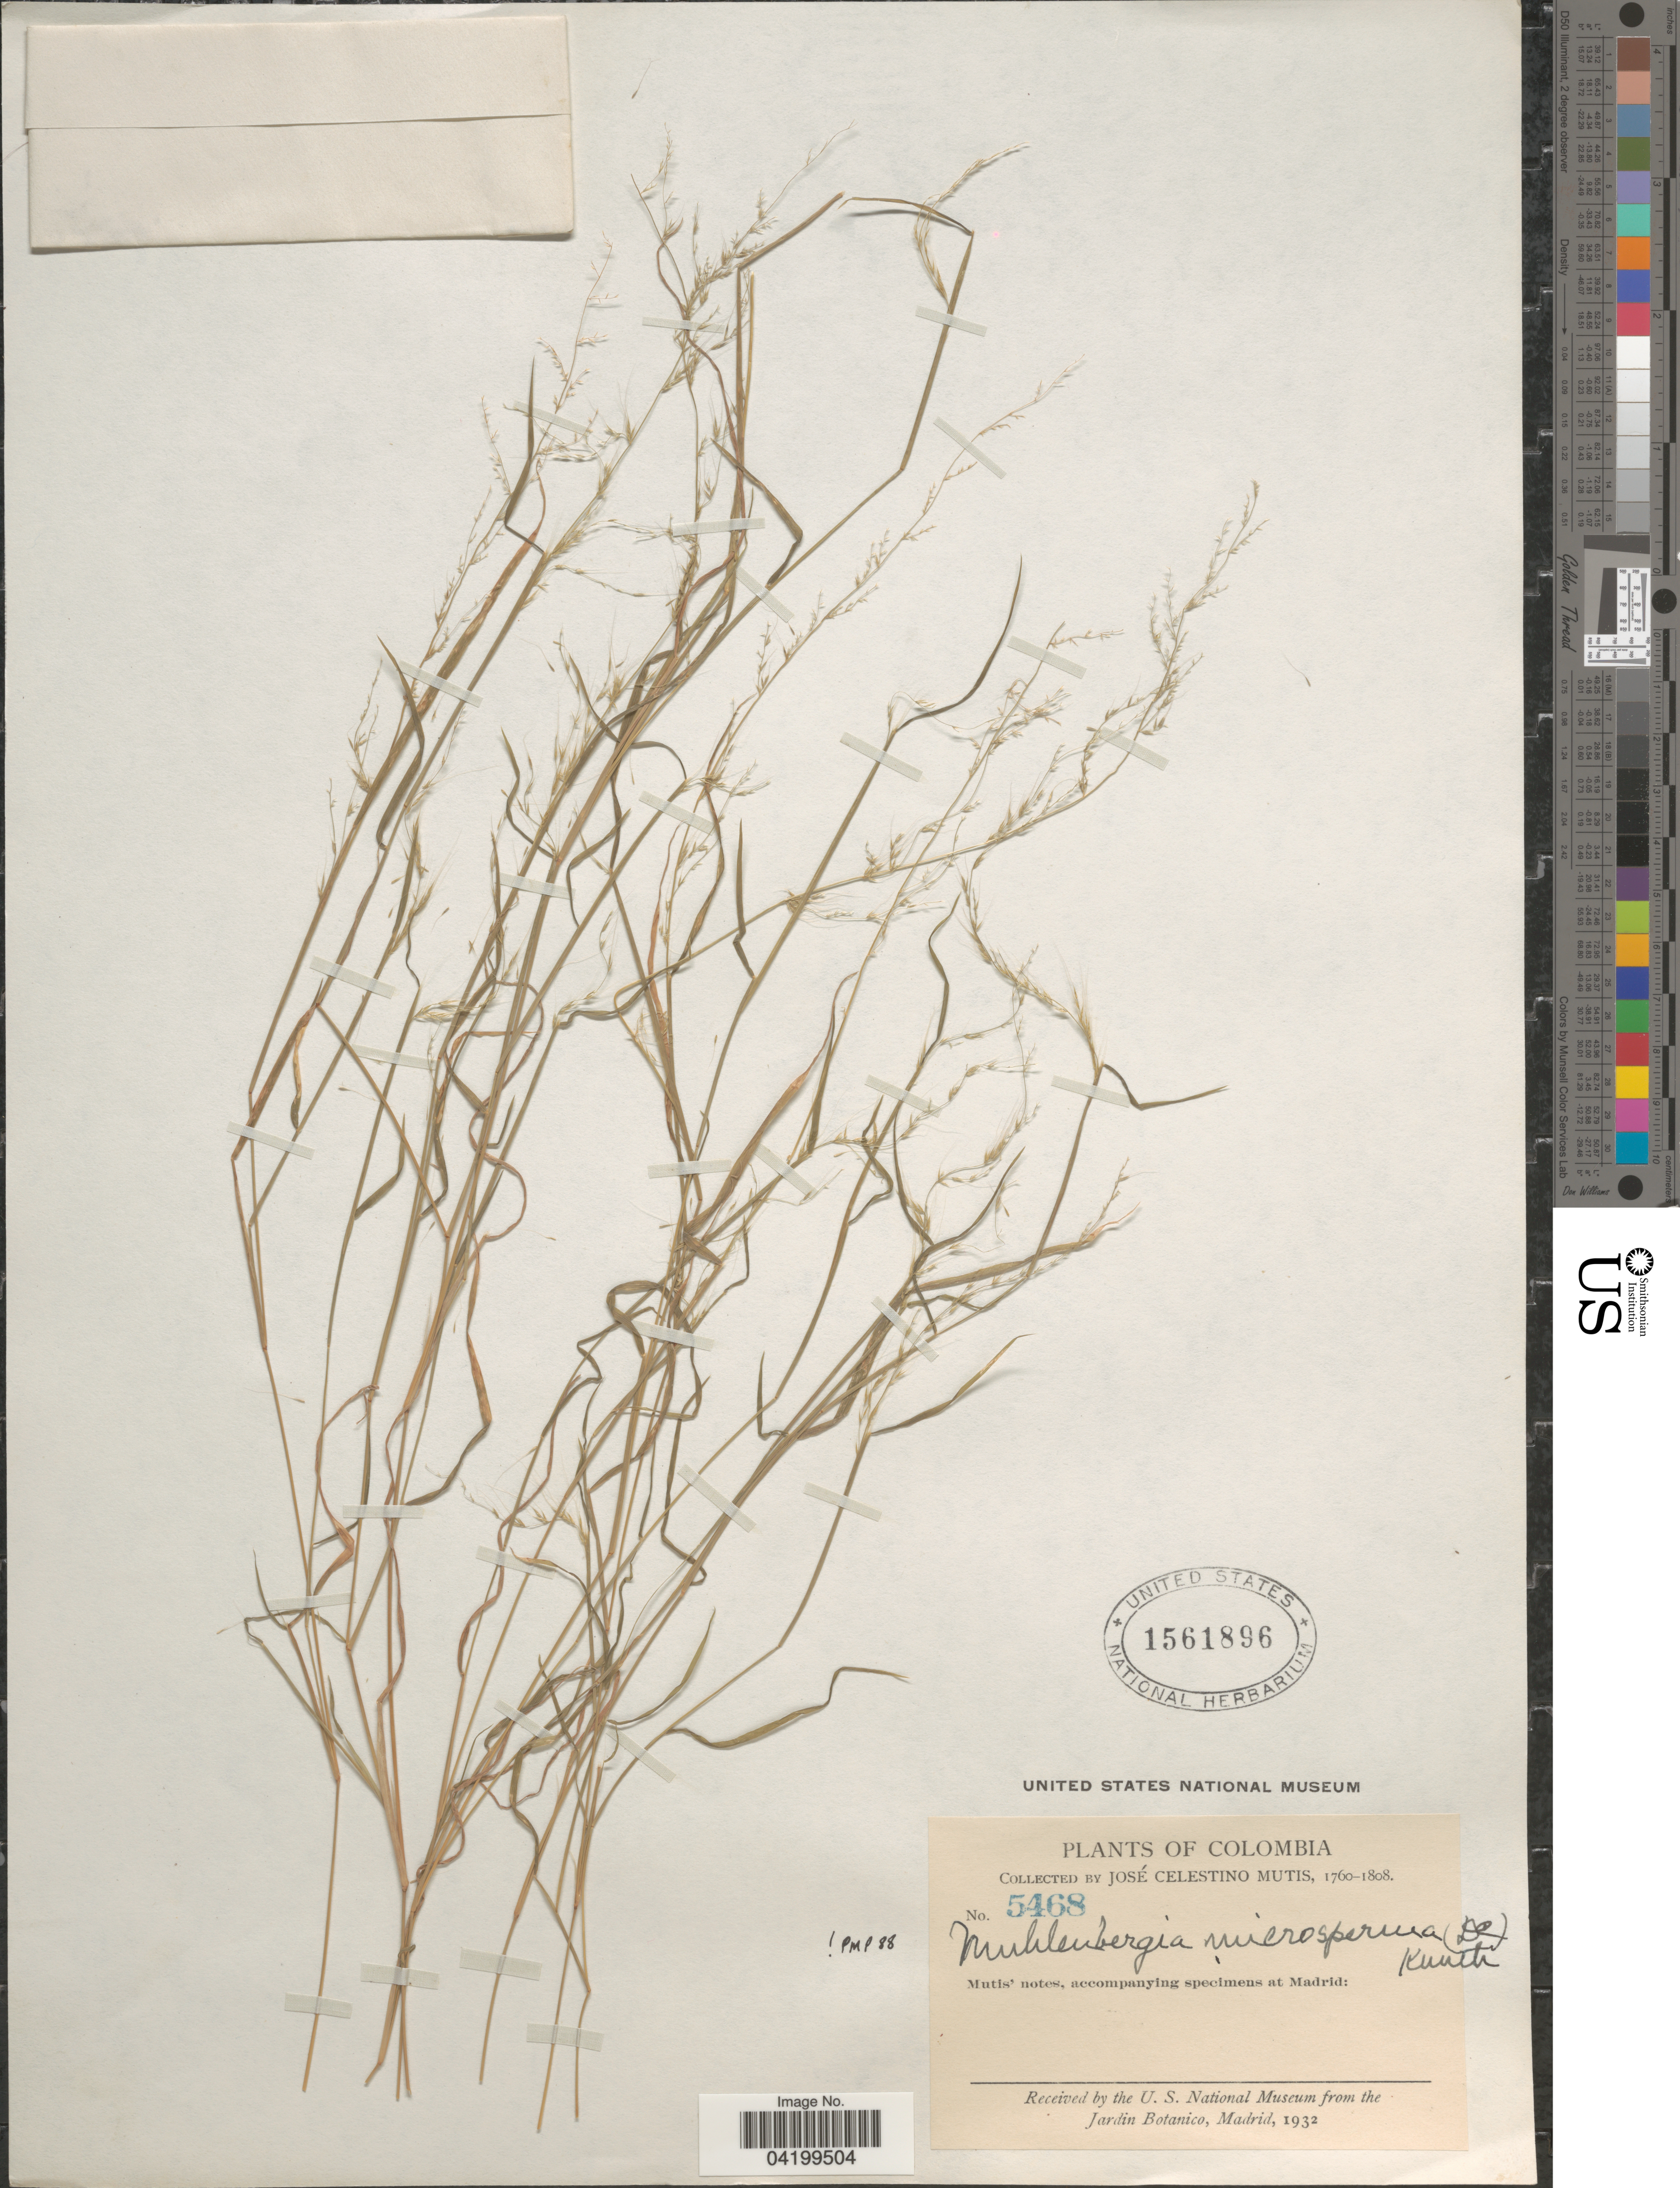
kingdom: Plantae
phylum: Tracheophyta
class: Liliopsida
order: Poales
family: Poaceae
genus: Muhlenbergia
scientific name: Muhlenbergia microsperma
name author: (DC.) Kunth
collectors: J. C. B. Mutis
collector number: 5468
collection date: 1760/1808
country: Colombia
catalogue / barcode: US 1561896